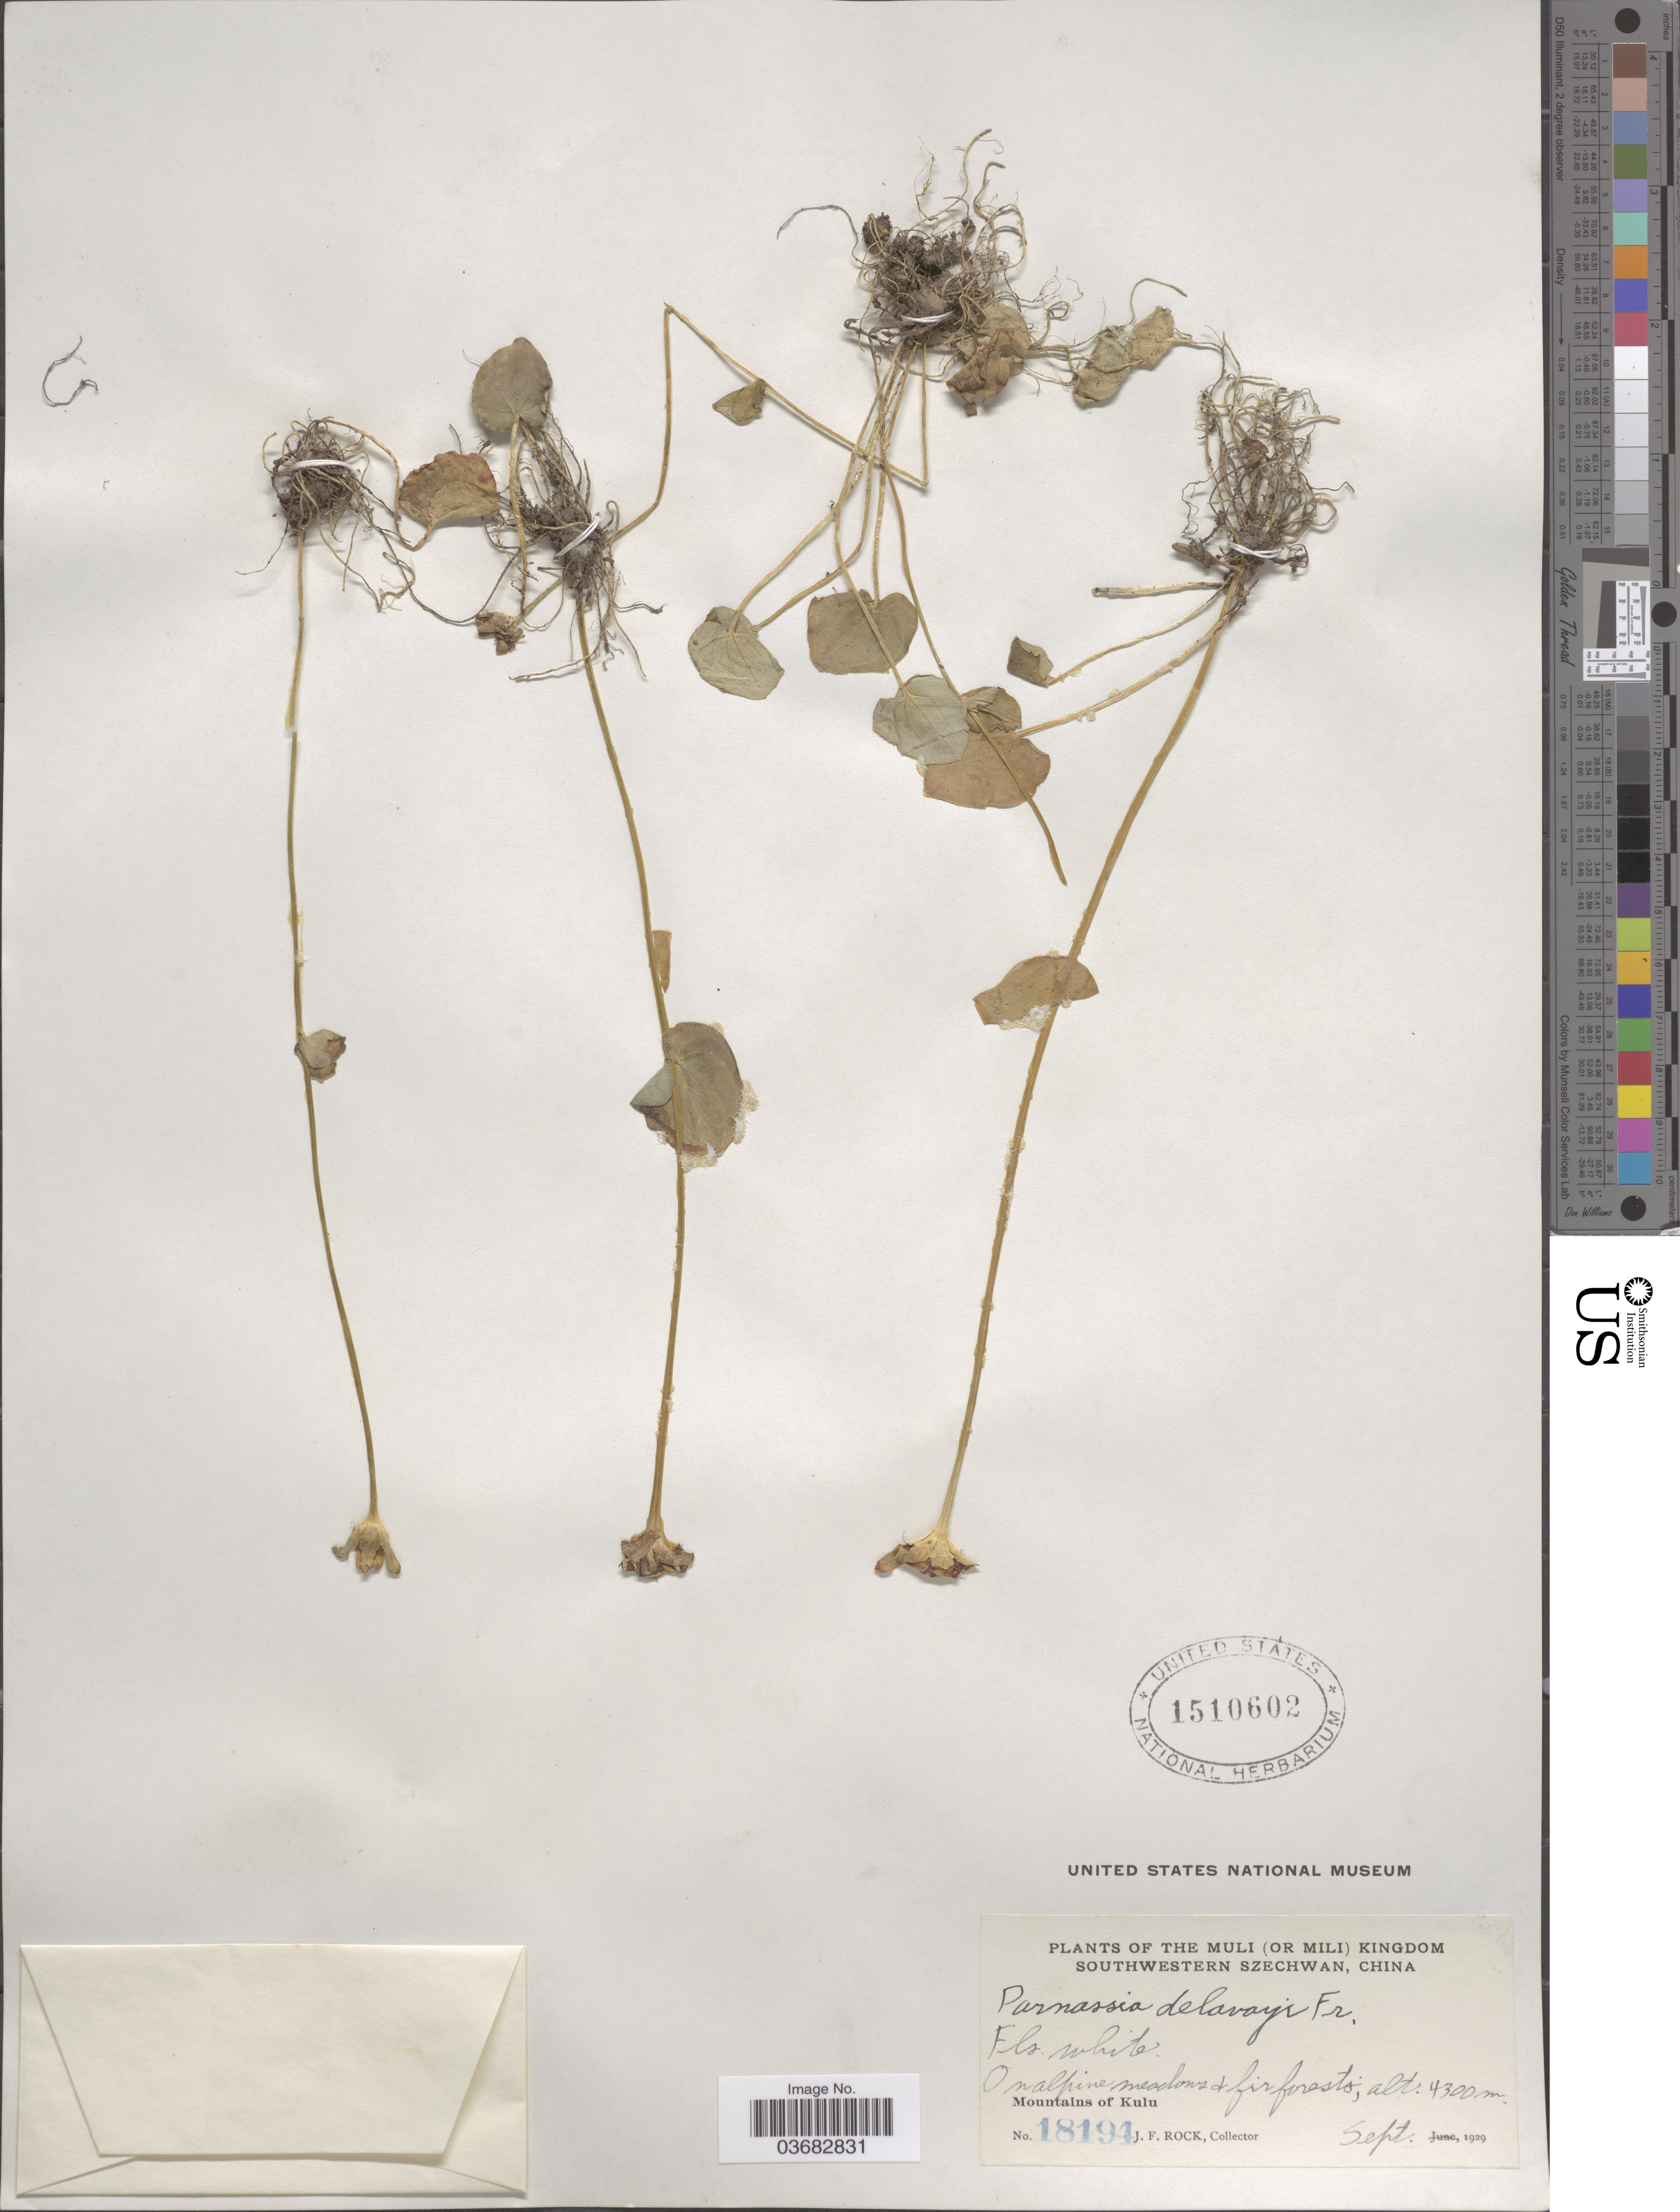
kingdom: Plantae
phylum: Tracheophyta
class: Magnoliopsida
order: Celastrales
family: Parnassiaceae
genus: Parnassia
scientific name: Parnassia delavayi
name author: Franch.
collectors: J. Rock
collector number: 18194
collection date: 1929-09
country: China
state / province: Sichuan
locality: Muli (or Mili) Kingdom Southwestern Szechwan. On alpine meadows & fir forests. Mountains of Kulu.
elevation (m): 4300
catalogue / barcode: US 1510602